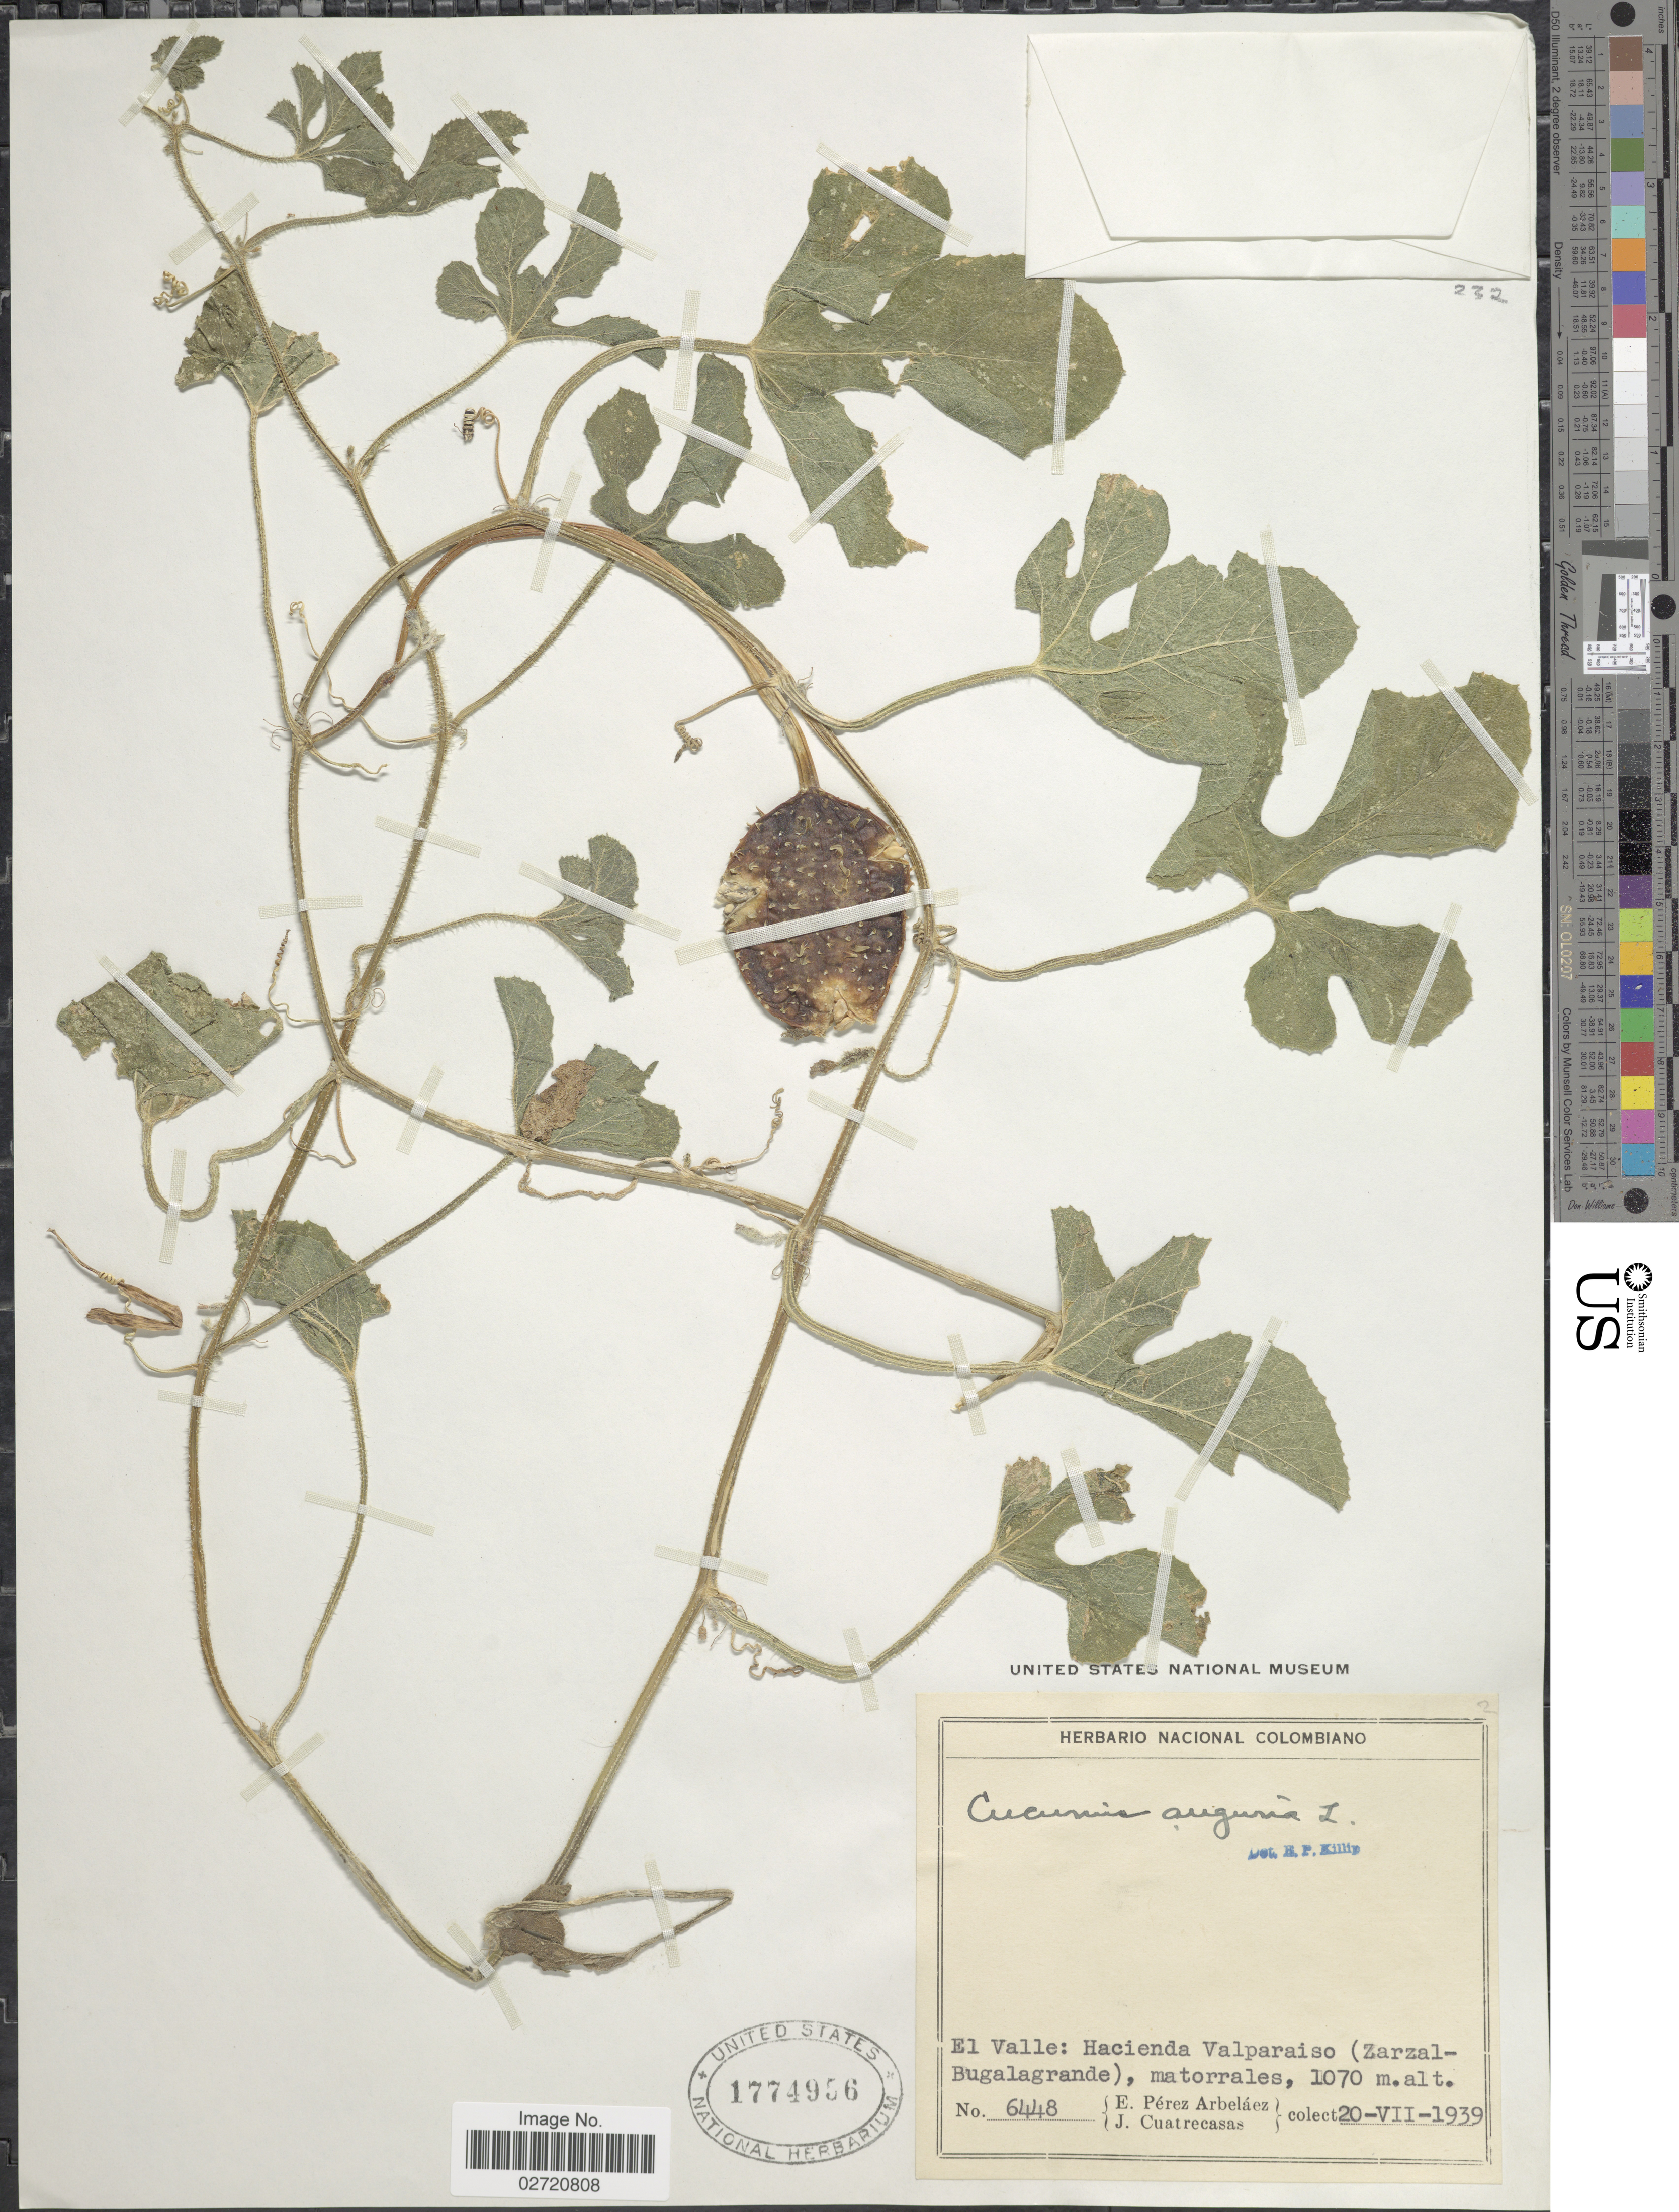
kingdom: Plantae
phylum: Tracheophyta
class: Magnoliopsida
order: Cucurbitales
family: Cucurbitaceae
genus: Cucumis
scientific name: Cucumis anguria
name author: L.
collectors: E. Pérez Arbeláez & J. Cuatrecasas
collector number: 6448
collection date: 1939-07-20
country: Colombia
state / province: Valle del Cauca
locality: El Valle: Hacienda Valparaiso ( Zarzal- Bugalagrande)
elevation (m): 1070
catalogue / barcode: US 1774956